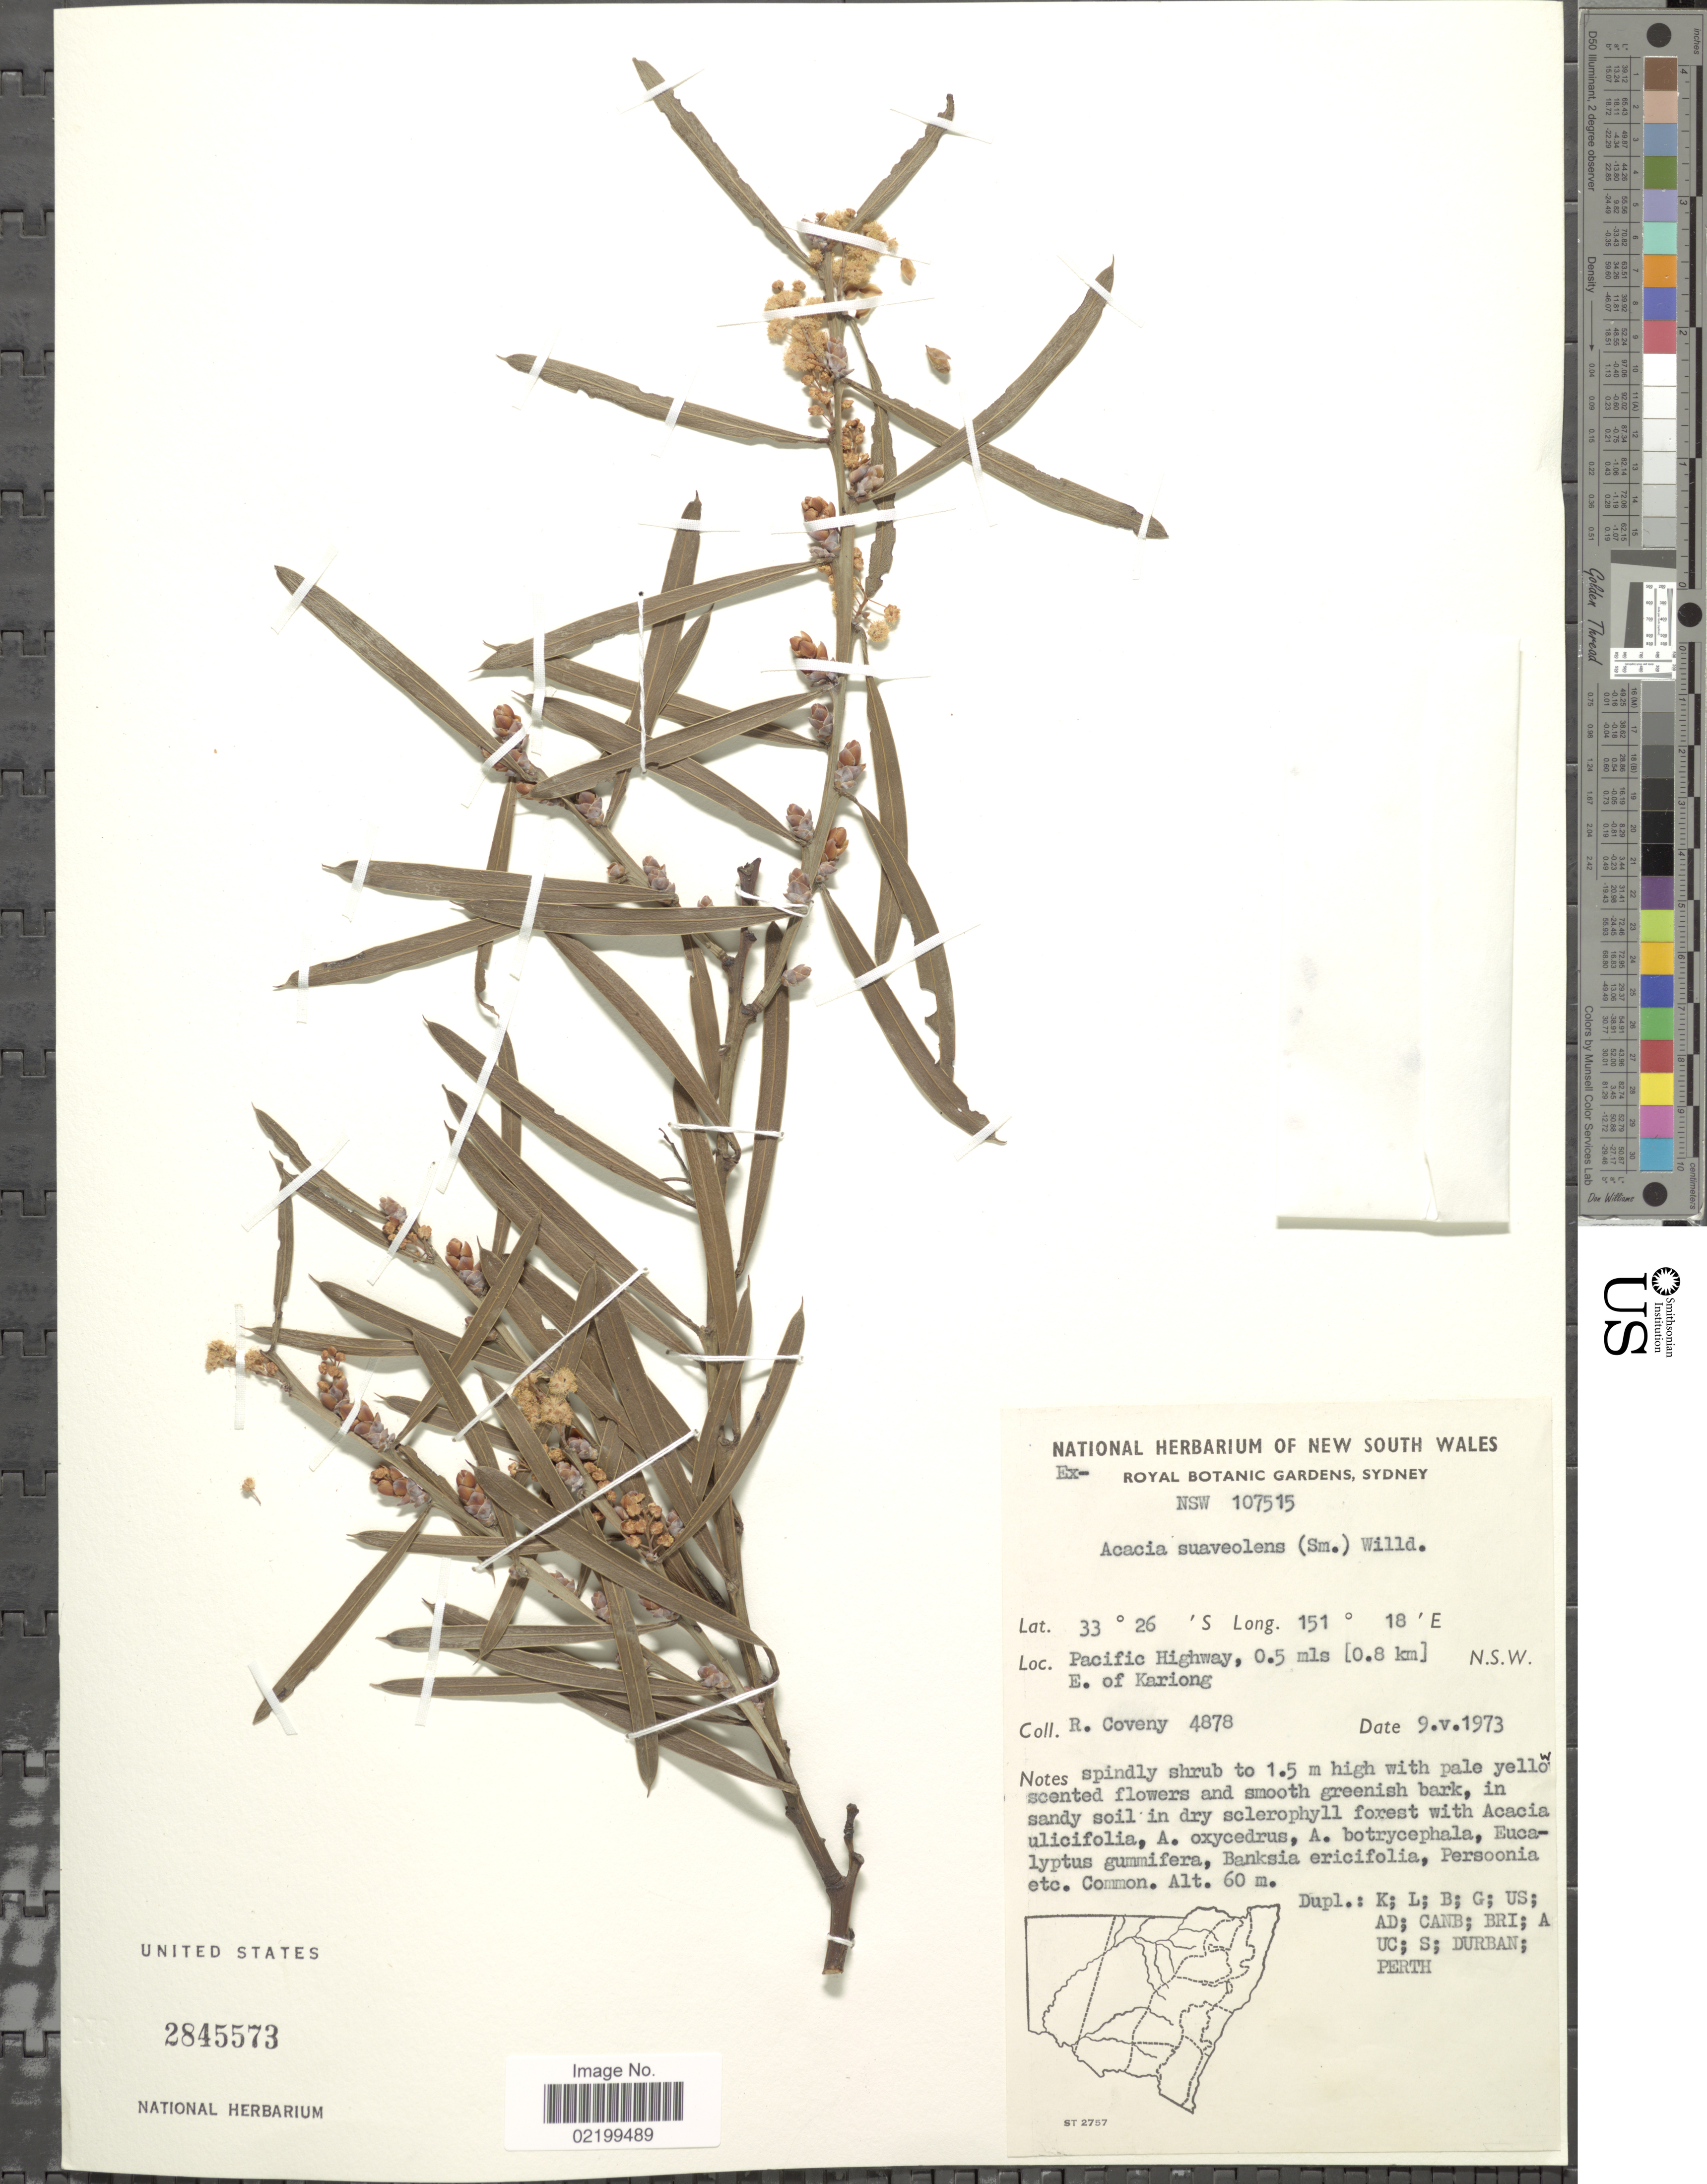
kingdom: Plantae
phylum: Tracheophyta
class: Magnoliopsida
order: Fabales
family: Fabaceae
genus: Acacia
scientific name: Acacia suaveolens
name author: (Sm.) Willd.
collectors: R. Coveny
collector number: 4878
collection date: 1973-05-09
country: Australia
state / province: New South Wales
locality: Pacific Highway, 0.5 mls (0.8 km) E. of Kariong N.S.W.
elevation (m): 60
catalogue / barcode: US 2845573